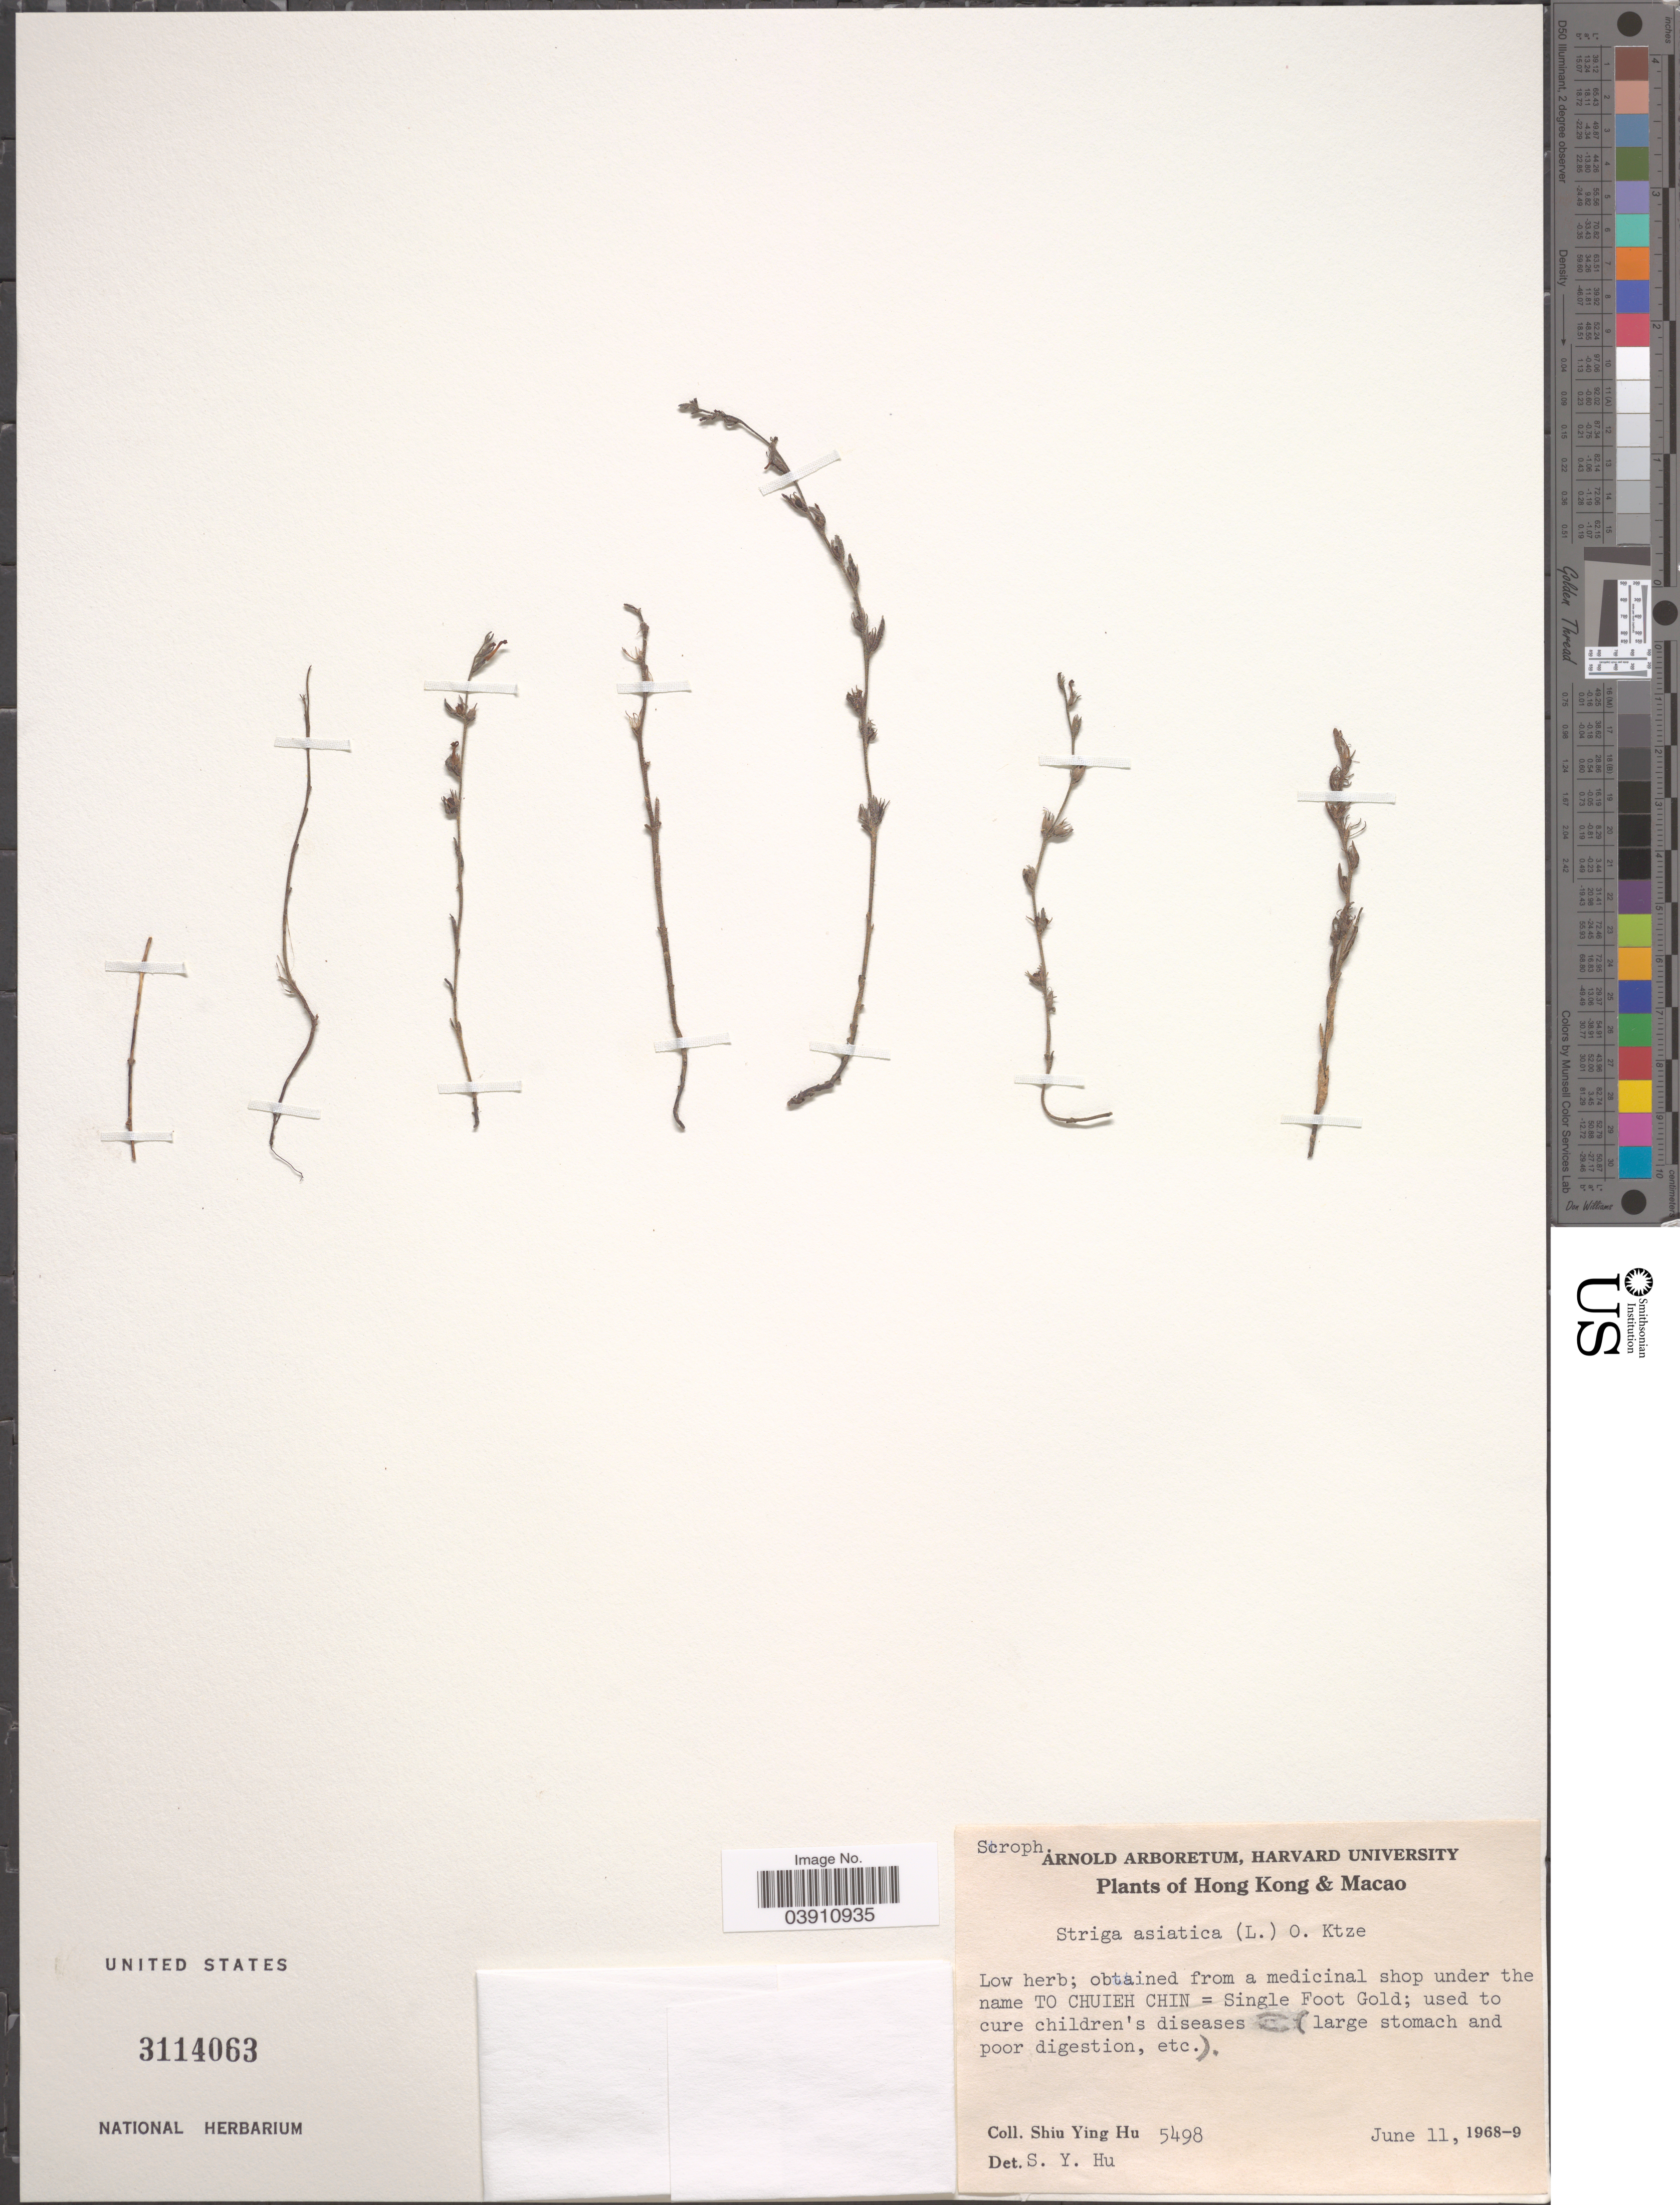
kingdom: Plantae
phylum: Tracheophyta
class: Magnoliopsida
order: Lamiales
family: Orobanchaceae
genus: Striga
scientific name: Striga lutea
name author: Lour.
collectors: S. Y. Hu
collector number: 5498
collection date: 1968-06-11/1969-06-11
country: China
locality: Hong Kong & Macao.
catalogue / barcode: US 3114063